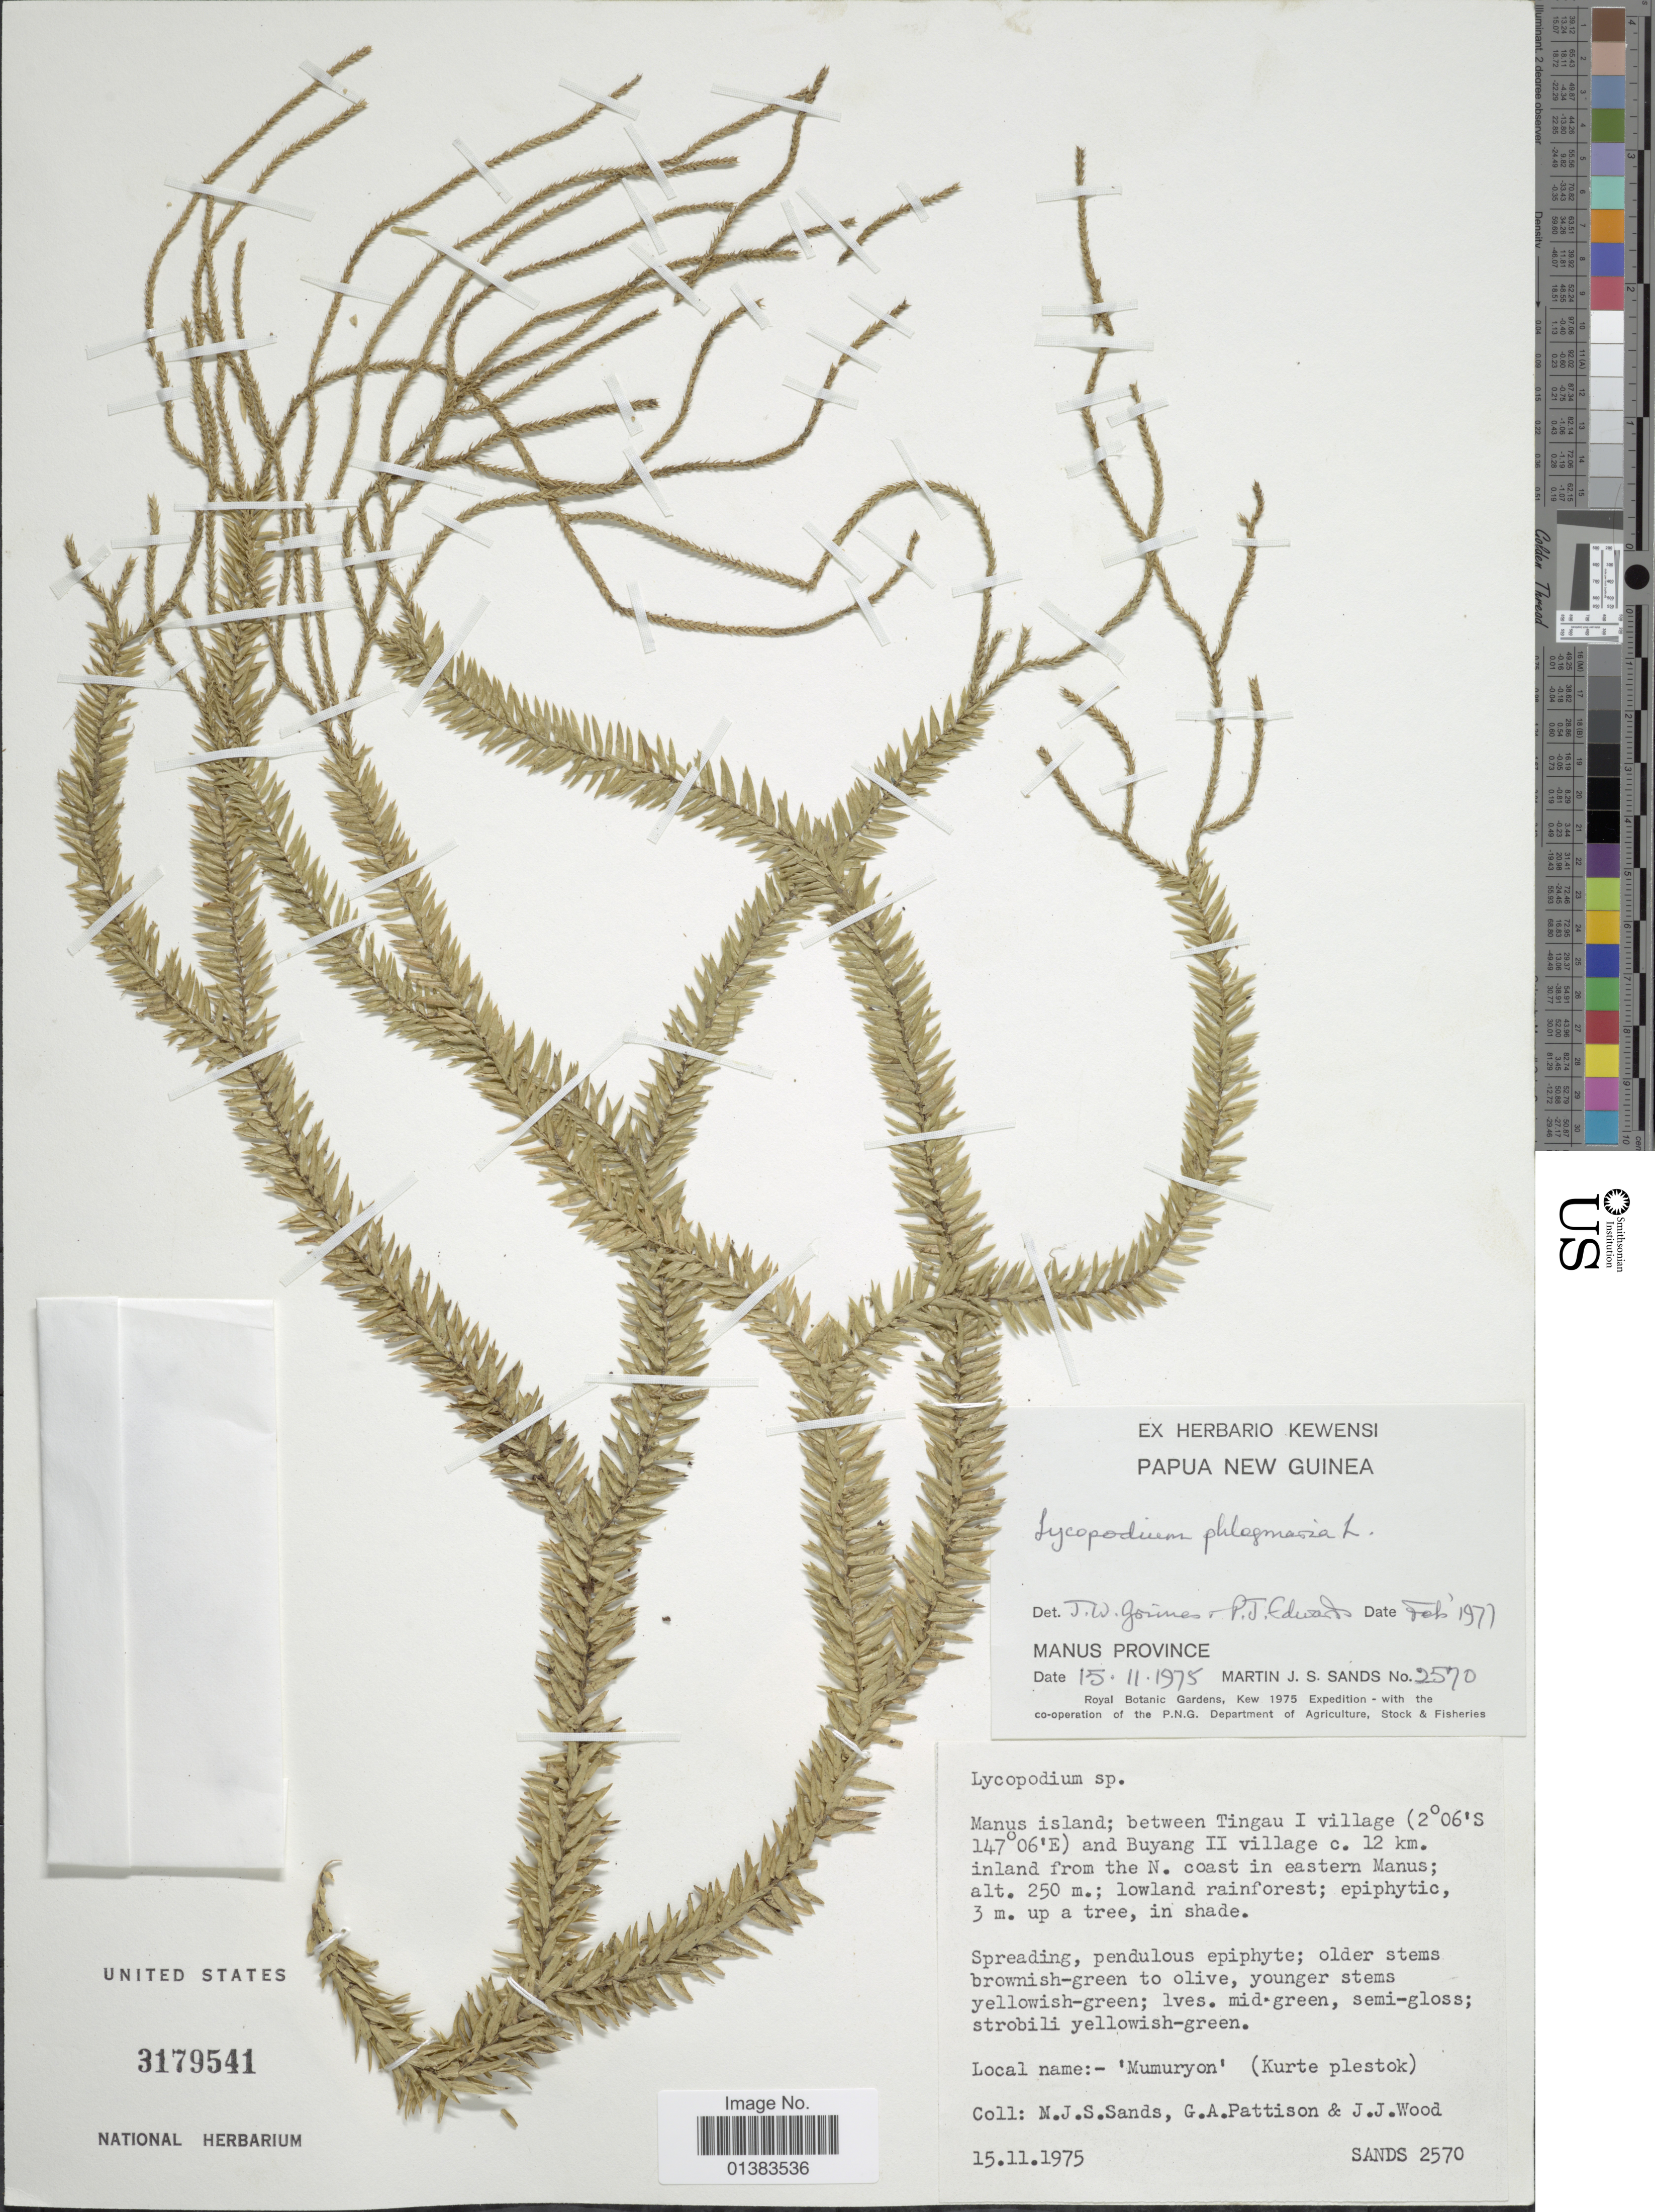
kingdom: Plantae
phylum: Tracheophyta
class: Lycopodiopsida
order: Lycopodiales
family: Lycopodiaceae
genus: Phlegmariurus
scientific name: Phlegmariurus horizontalis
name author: (Nessel) A. R. Field & Bostock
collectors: M. Sands, G. Pattison & J. Wood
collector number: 2570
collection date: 1975-11-15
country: Papua New Guinea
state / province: Manus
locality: Manus Island: between Tingau I village and Buyang II village c. 12 km. inland from the N. coast in eastern Manus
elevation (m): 250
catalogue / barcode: US 3179541